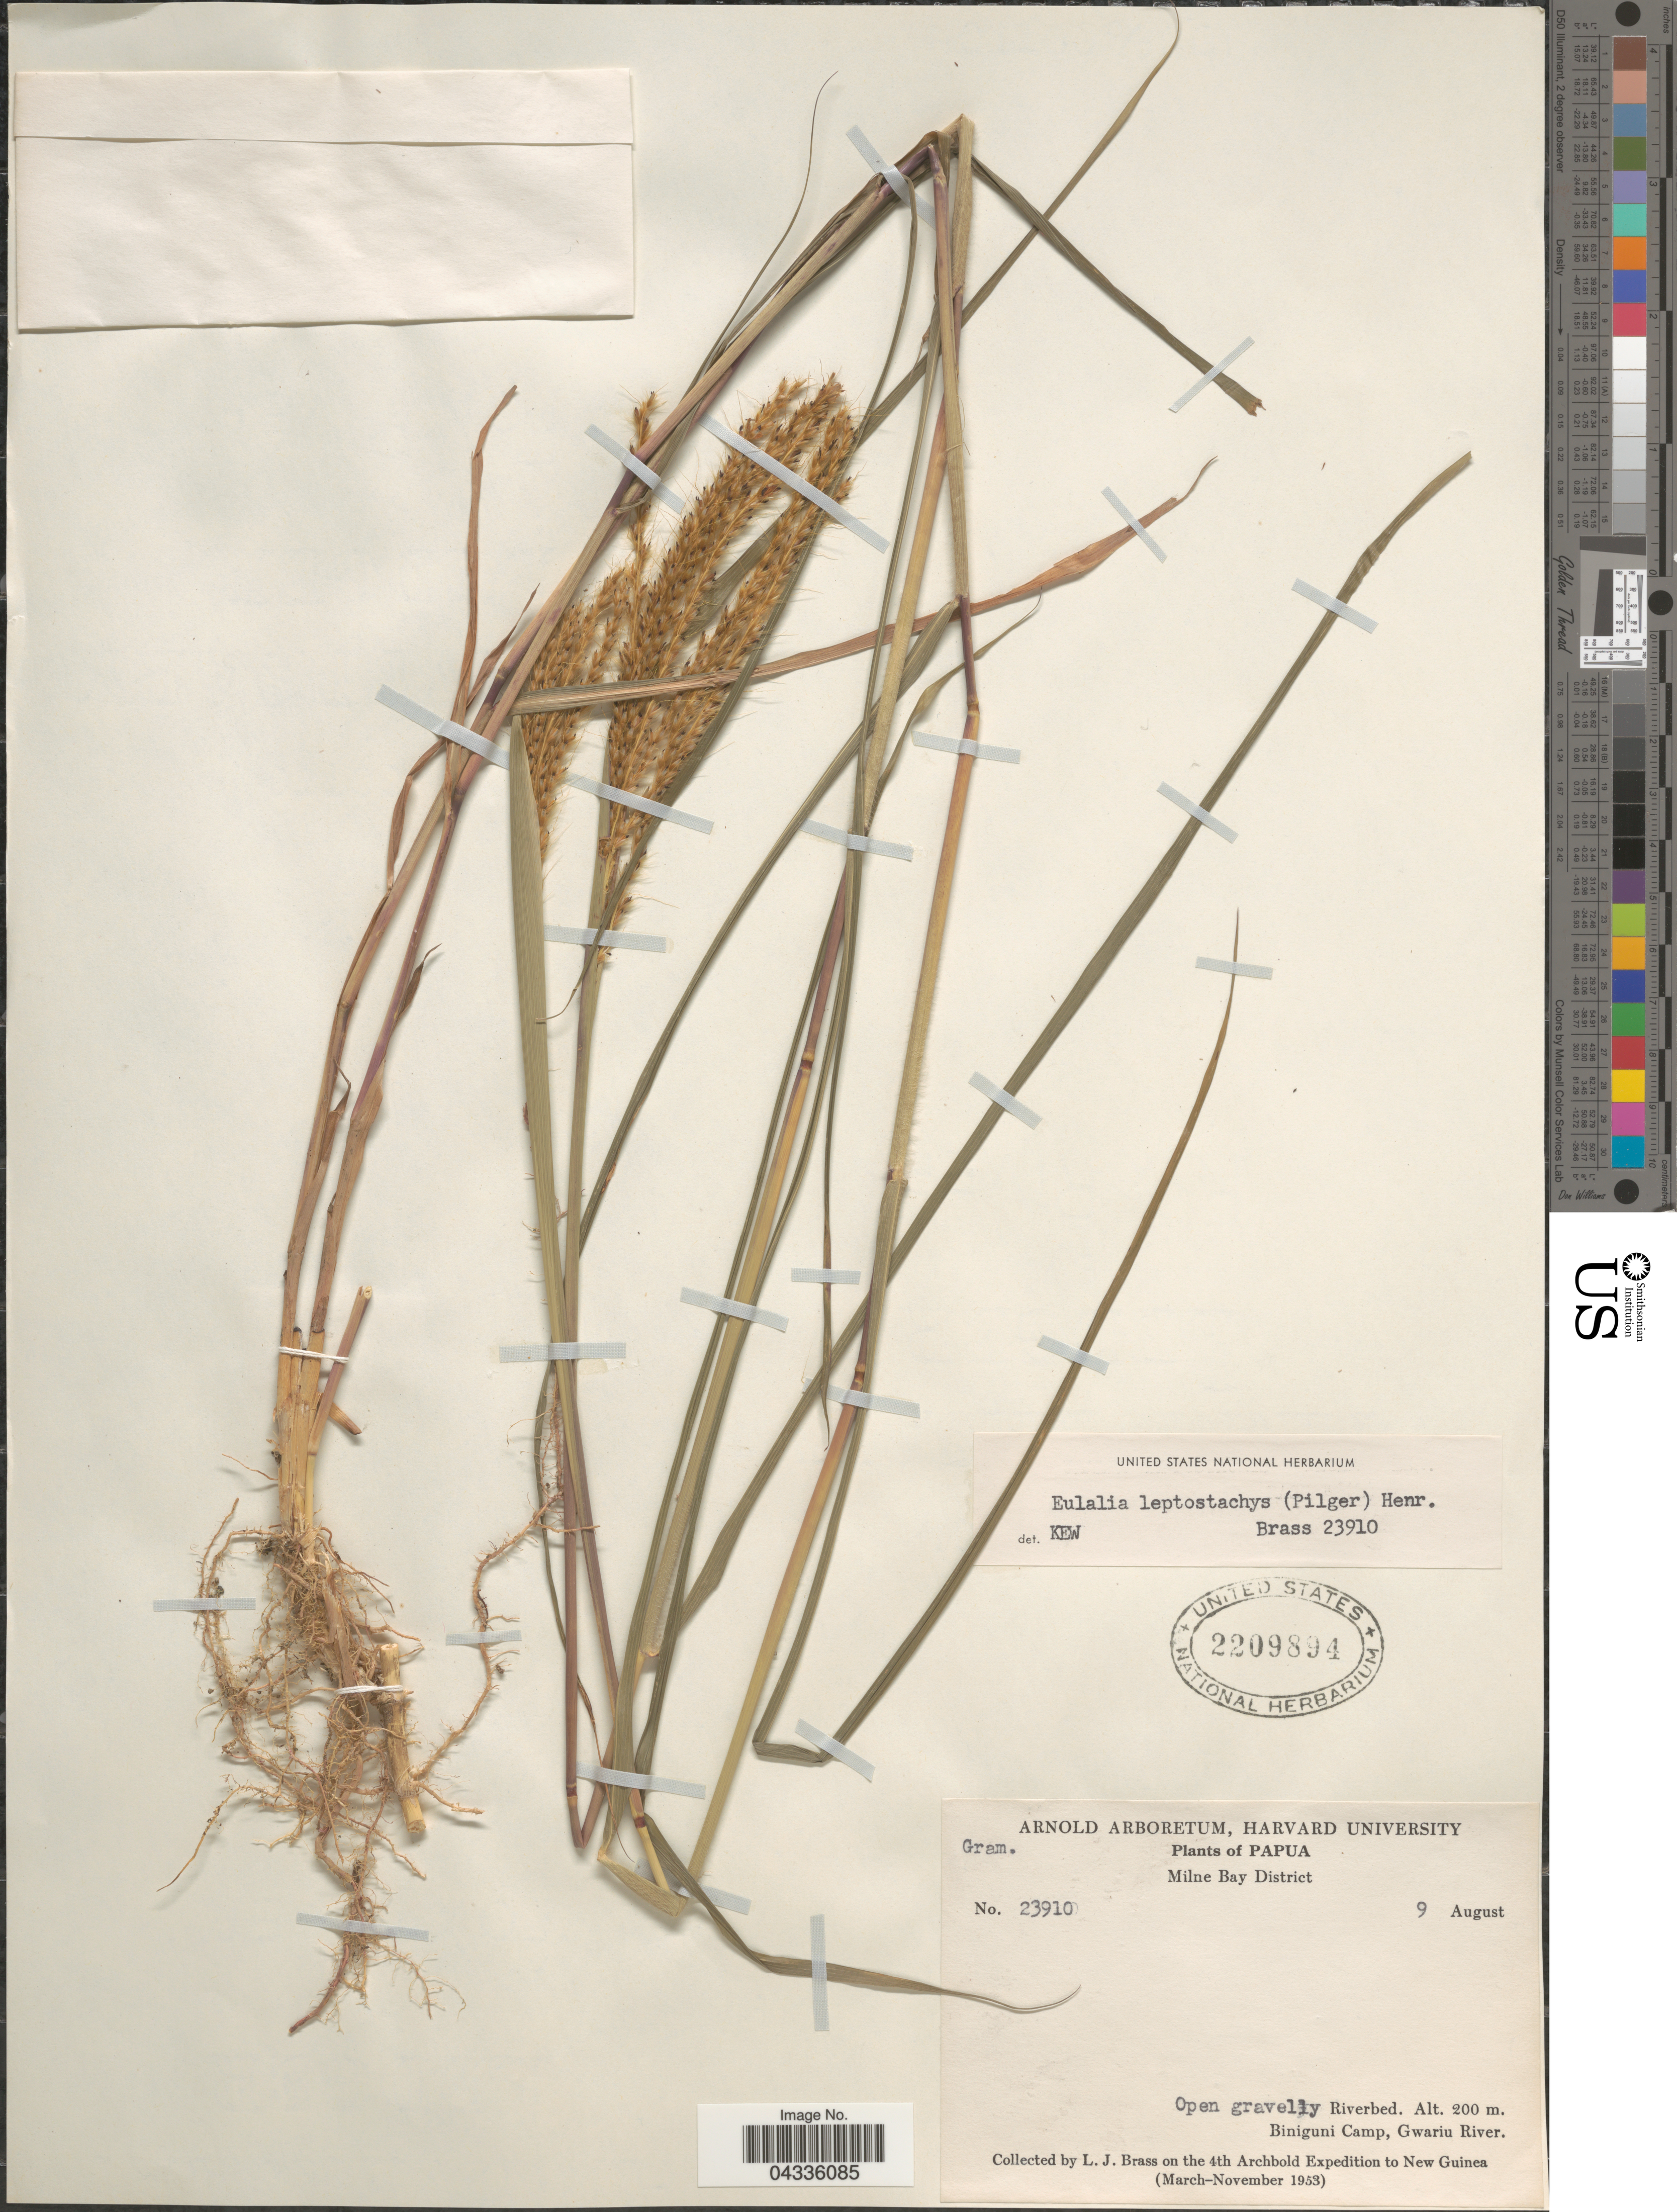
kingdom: Plantae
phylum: Tracheophyta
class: Liliopsida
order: Poales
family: Poaceae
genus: Eulalia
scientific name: Eulalia leptostachys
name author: (Pilg.) Henr.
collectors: L. J. Brass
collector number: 23910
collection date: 1953-08-09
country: Papua New Guinea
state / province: Milne Bay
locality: Papua. Milne Bay District. Biniguni Camp. 4th Archbold Expedition to New Guinea.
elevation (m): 200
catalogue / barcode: US 2209894